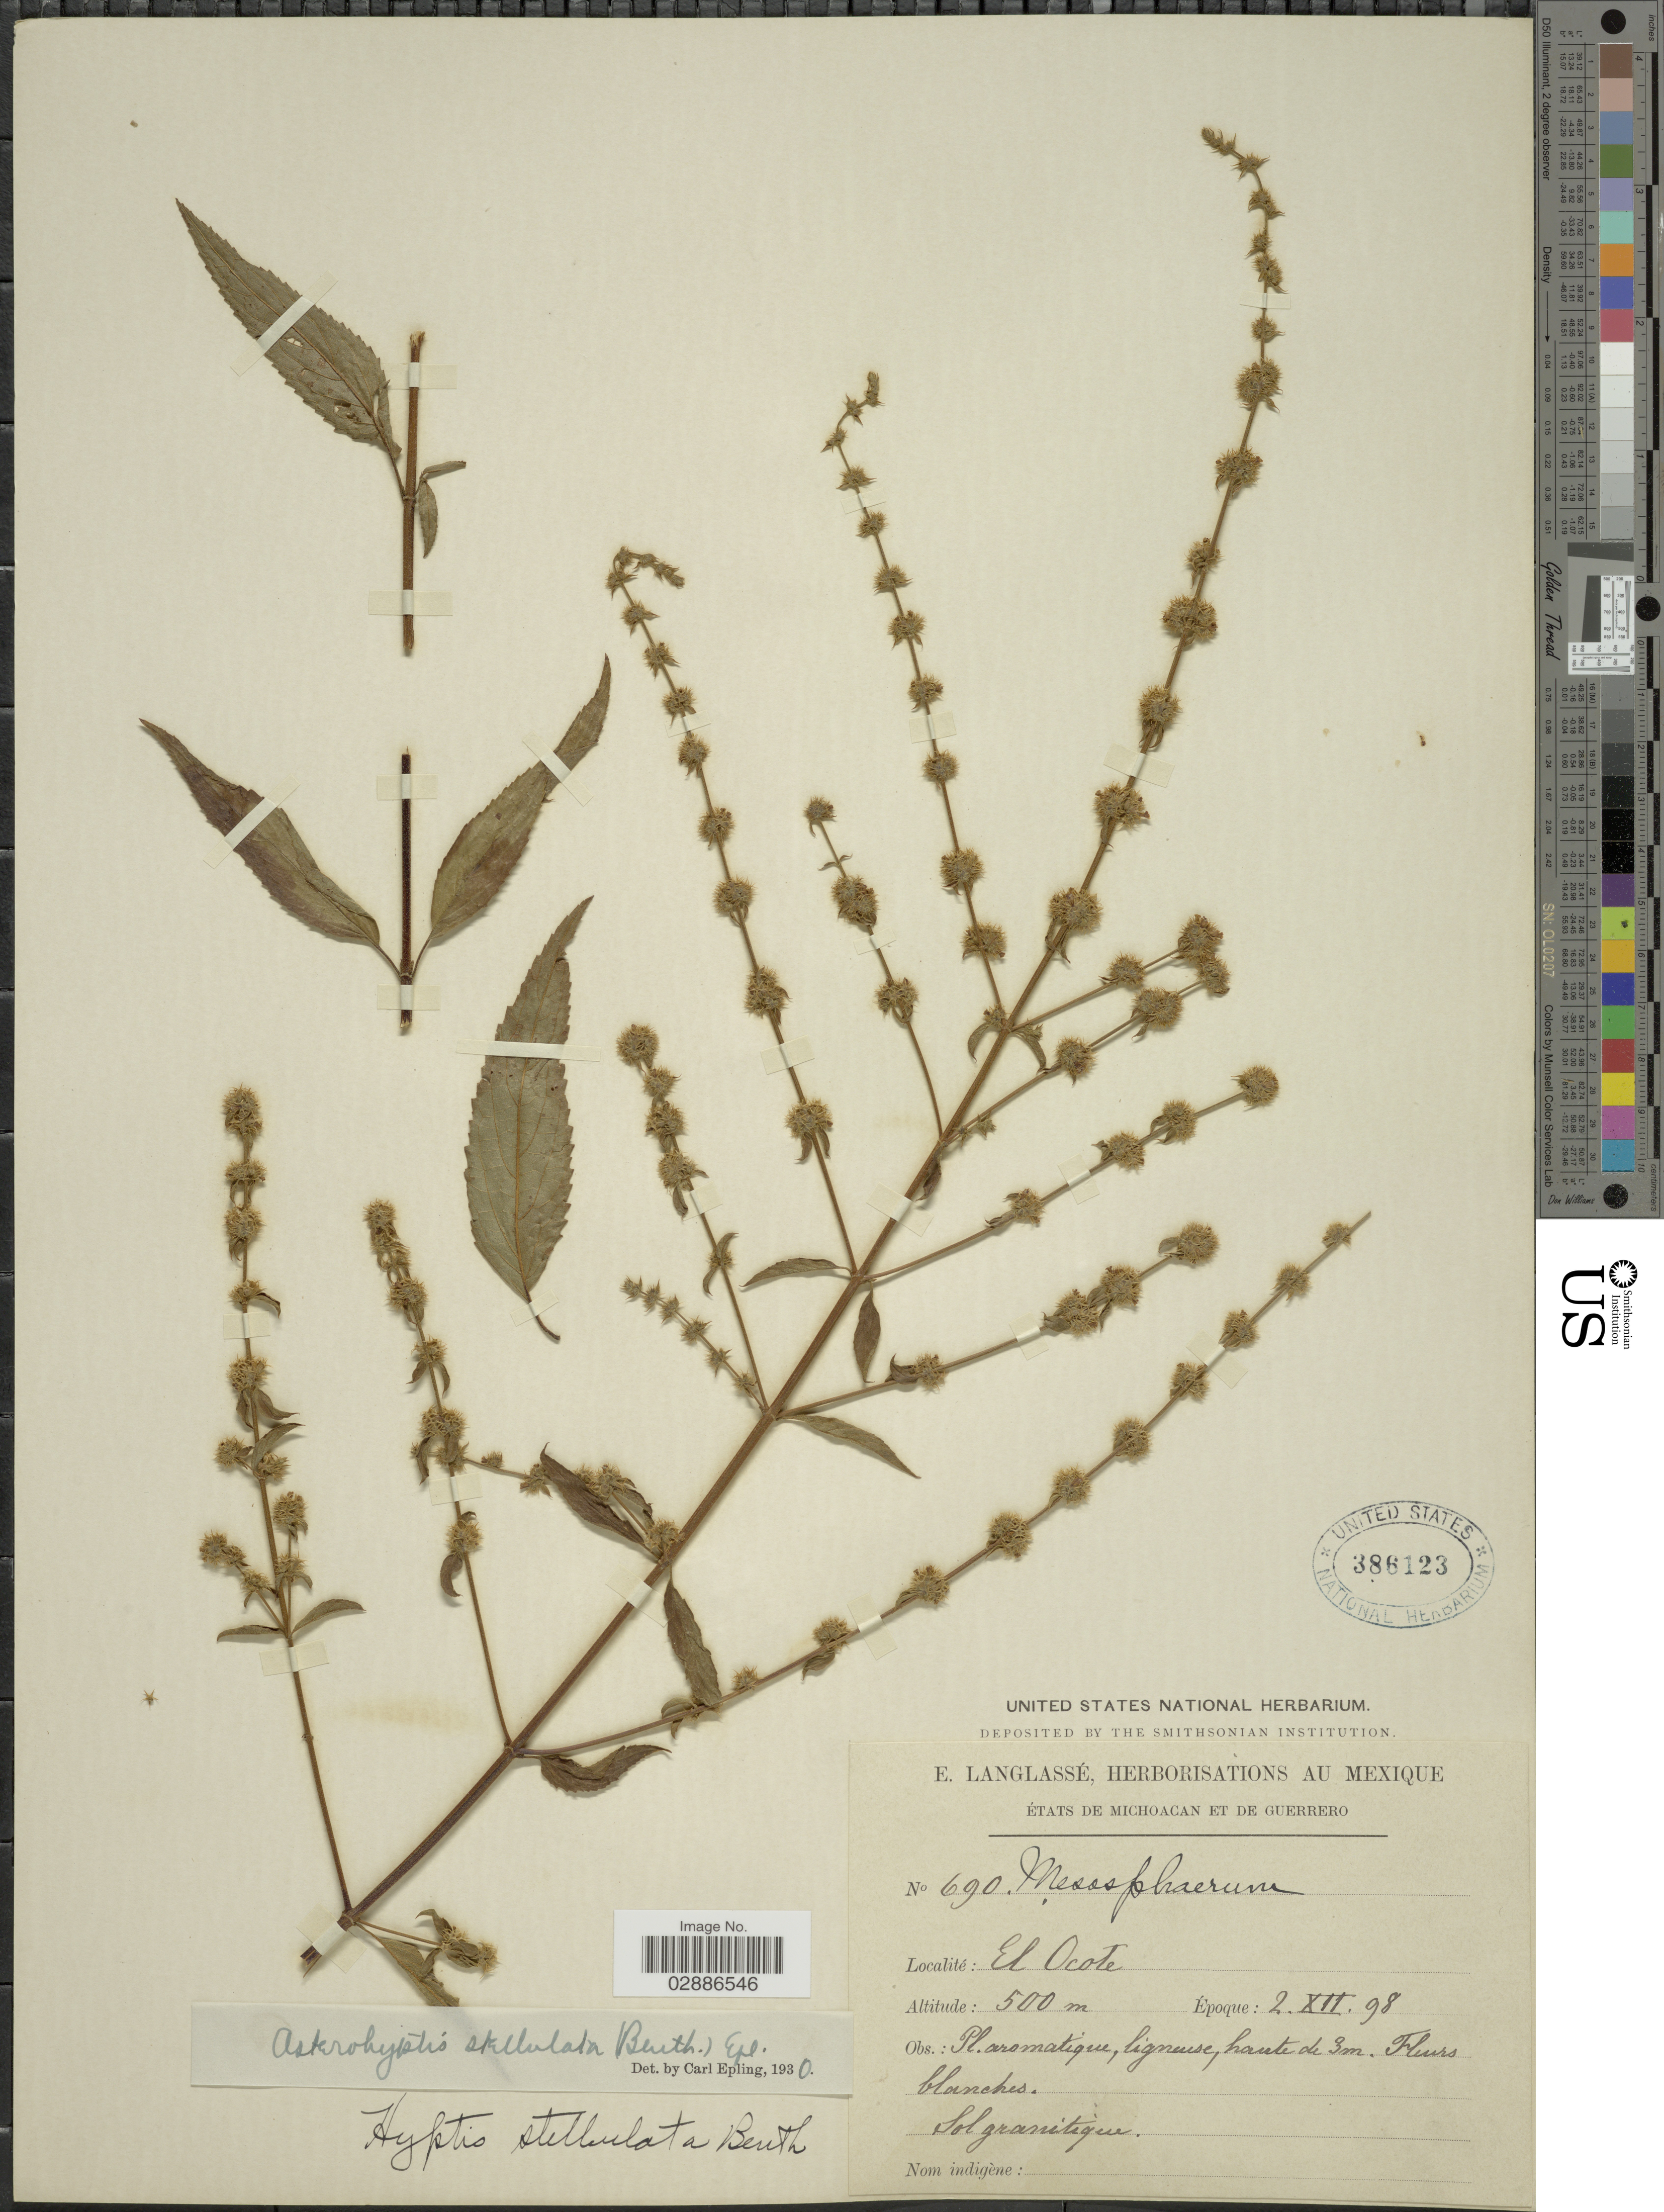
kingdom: Plantae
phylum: Tracheophyta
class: Magnoliopsida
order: Lamiales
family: Lamiaceae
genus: Asterohyptis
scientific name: Asterohyptis stellulata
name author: (Benth.) Epling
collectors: E. Langlassé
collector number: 690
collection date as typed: Transcribed d/m/y: 2/12/98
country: Mexico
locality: États de Michoacan et de Guerrero, El Ocote.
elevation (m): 500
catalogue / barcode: US 386123